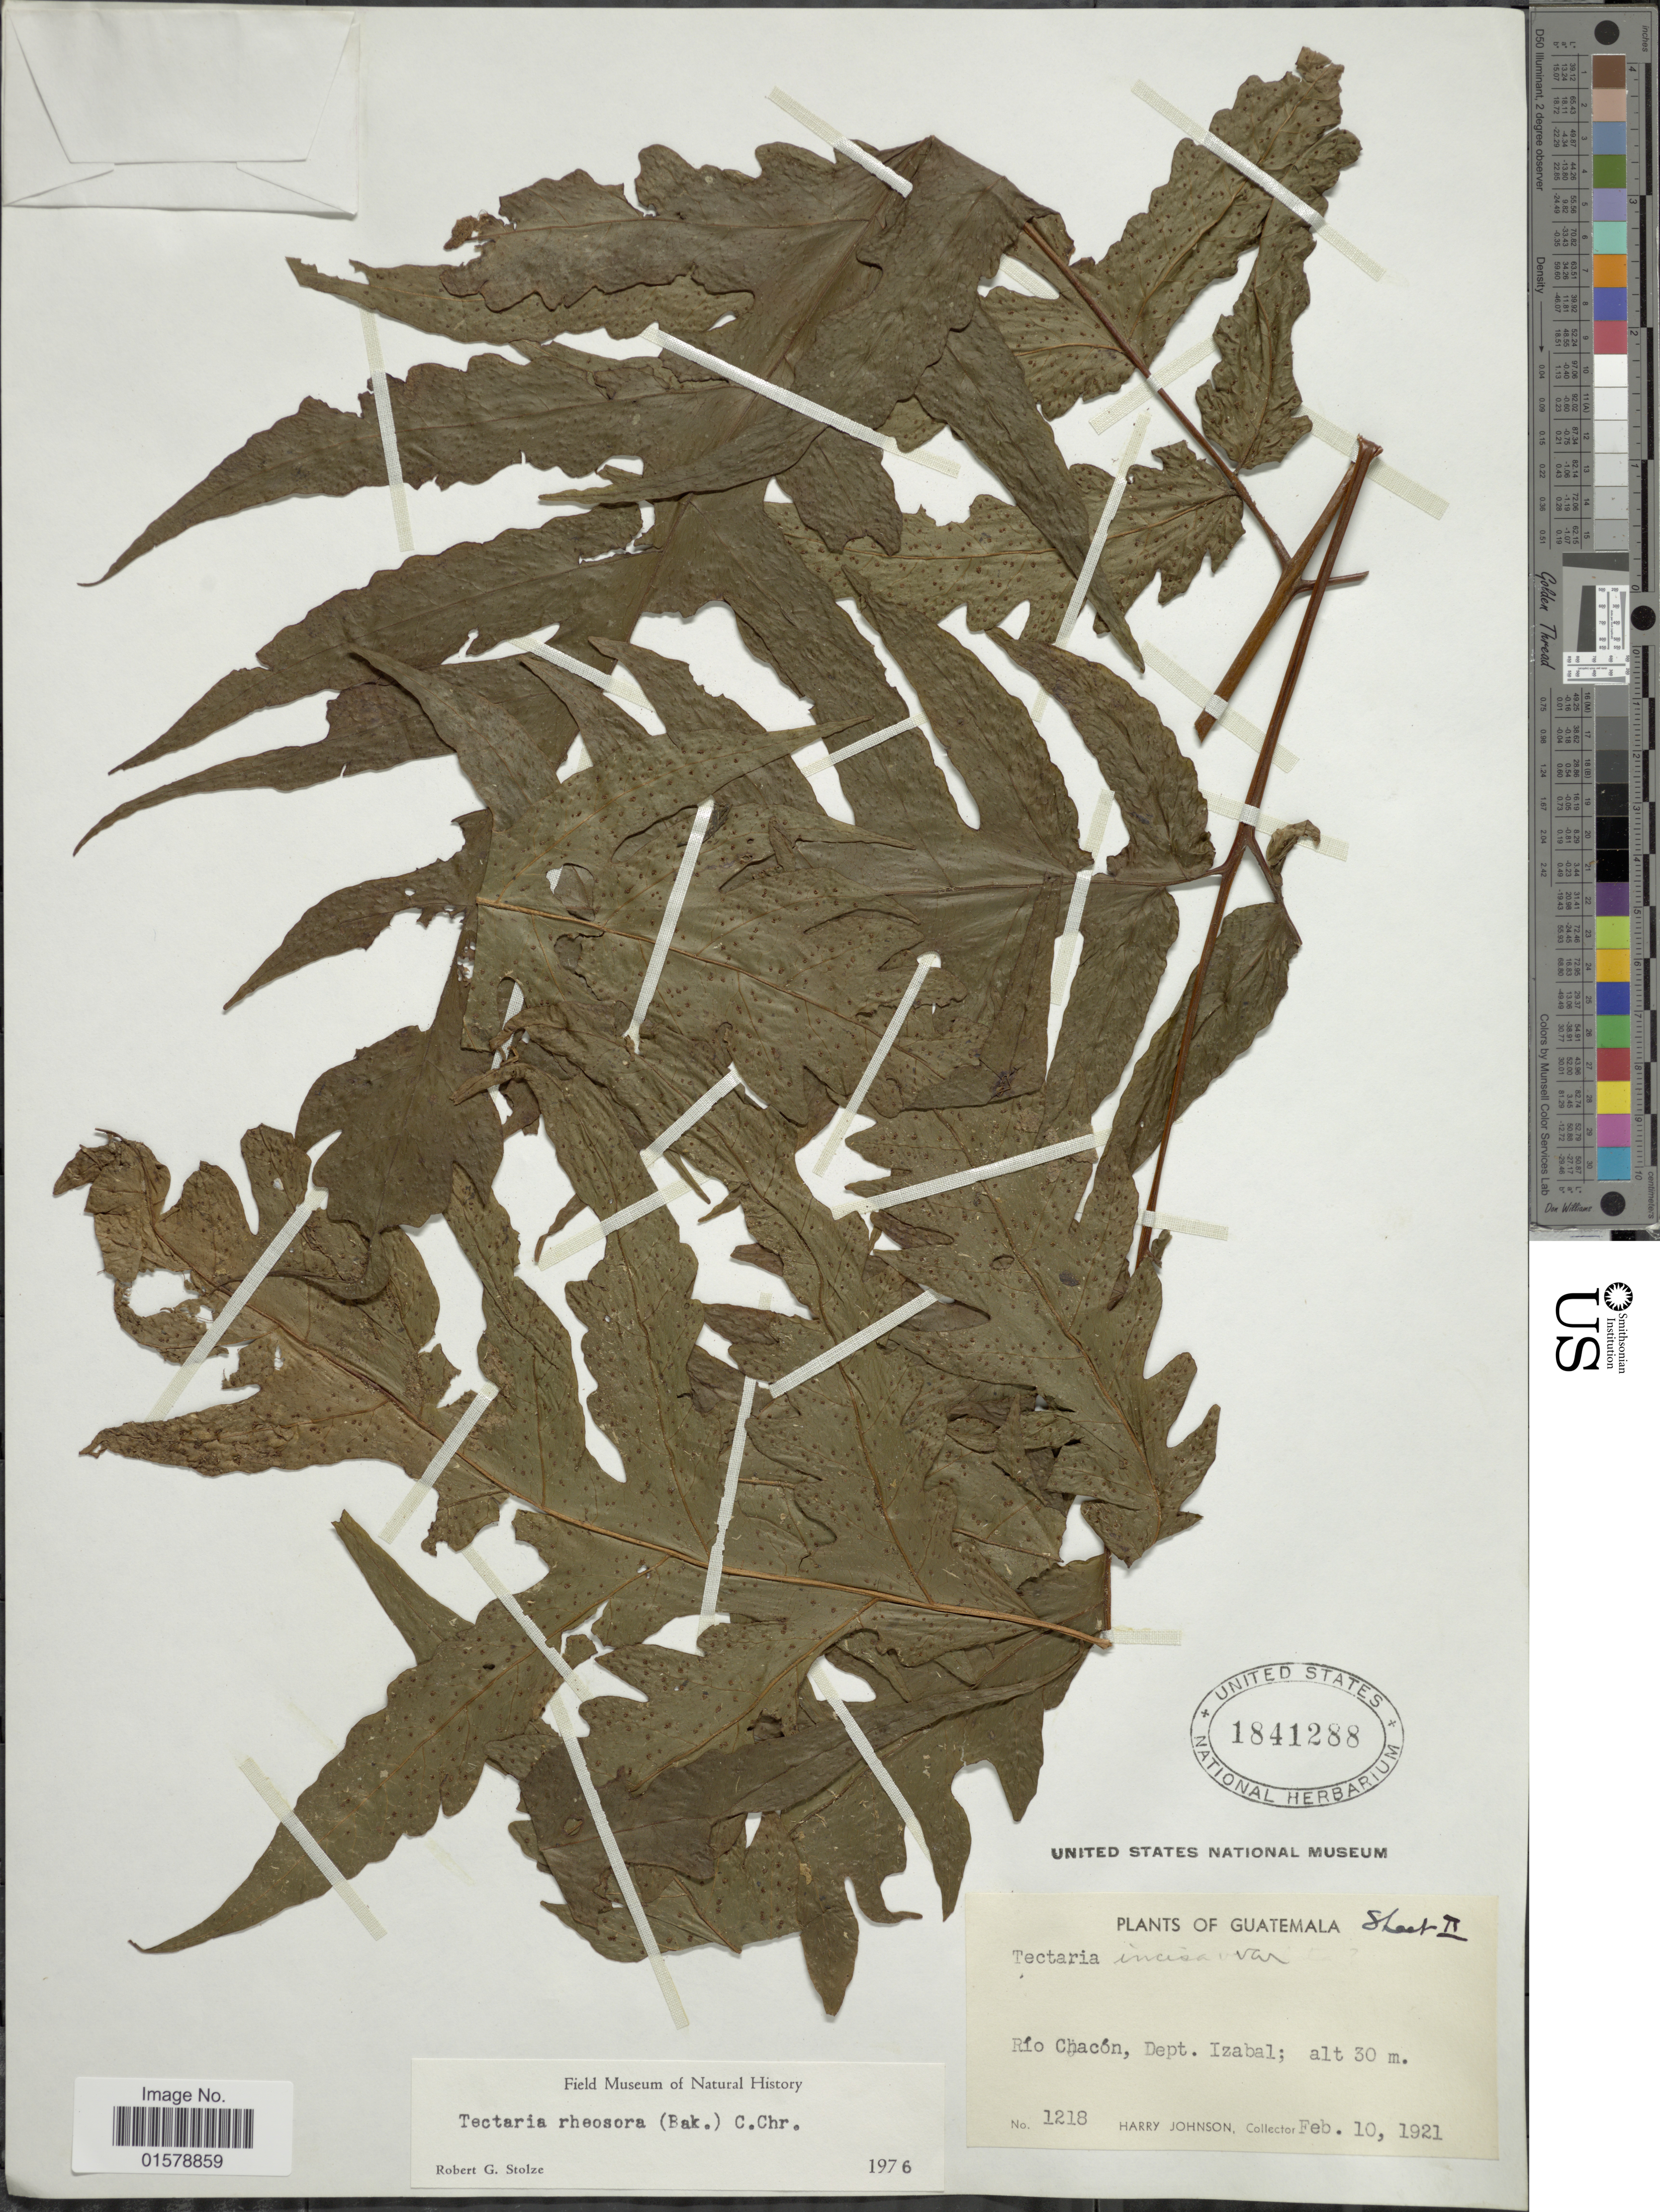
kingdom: Plantae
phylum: Tracheophyta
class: Polypodiopsida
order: Polypodiales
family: Tectariaceae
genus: Tectaria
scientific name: Tectaria rivalis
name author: (Mett. ex Kuhn) C. Chr.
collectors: H. Johnson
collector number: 1218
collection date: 1921-02-10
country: Guatemala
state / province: Izabal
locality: Rio Chacón, Dept Izabal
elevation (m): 30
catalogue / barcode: US 1841288